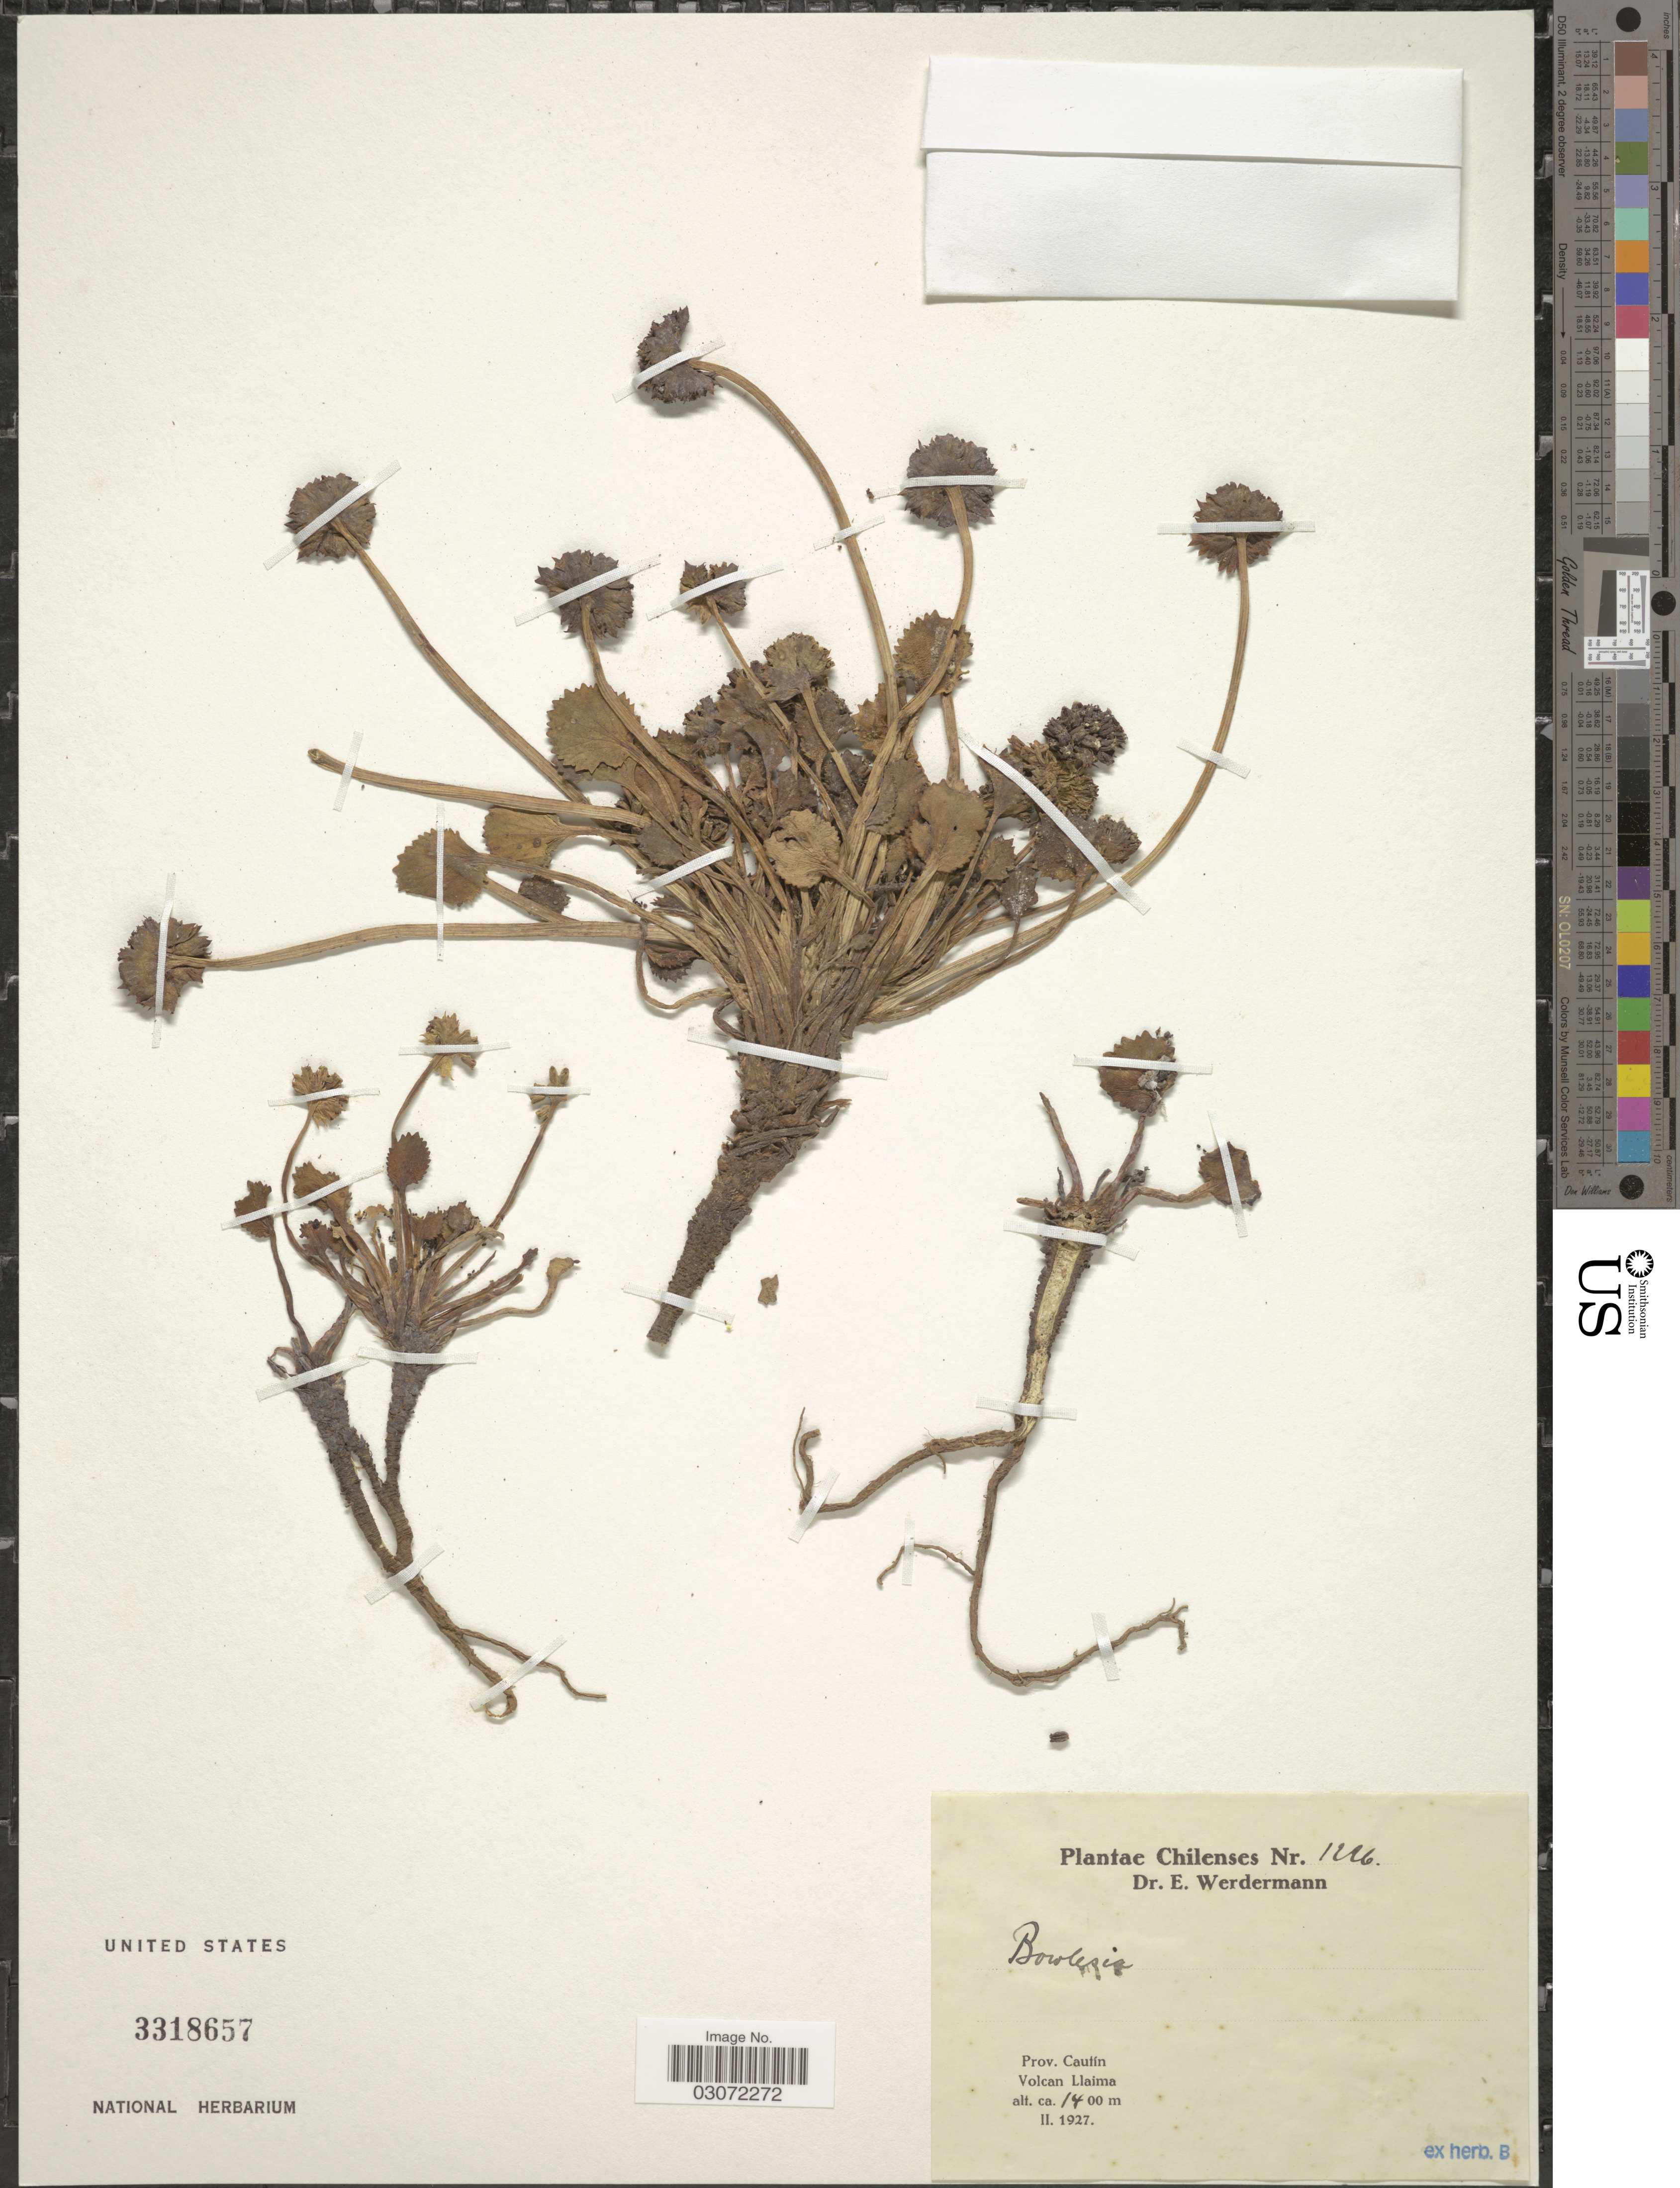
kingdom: Plantae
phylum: Tracheophyta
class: Magnoliopsida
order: Apiales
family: Apiaceae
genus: Bowlesia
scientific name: Bowlesia sp.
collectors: E. Werdermann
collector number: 1226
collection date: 1927-02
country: Chile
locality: Prov. Cautín. Volcan Llaima.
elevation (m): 1400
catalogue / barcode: US 3318657